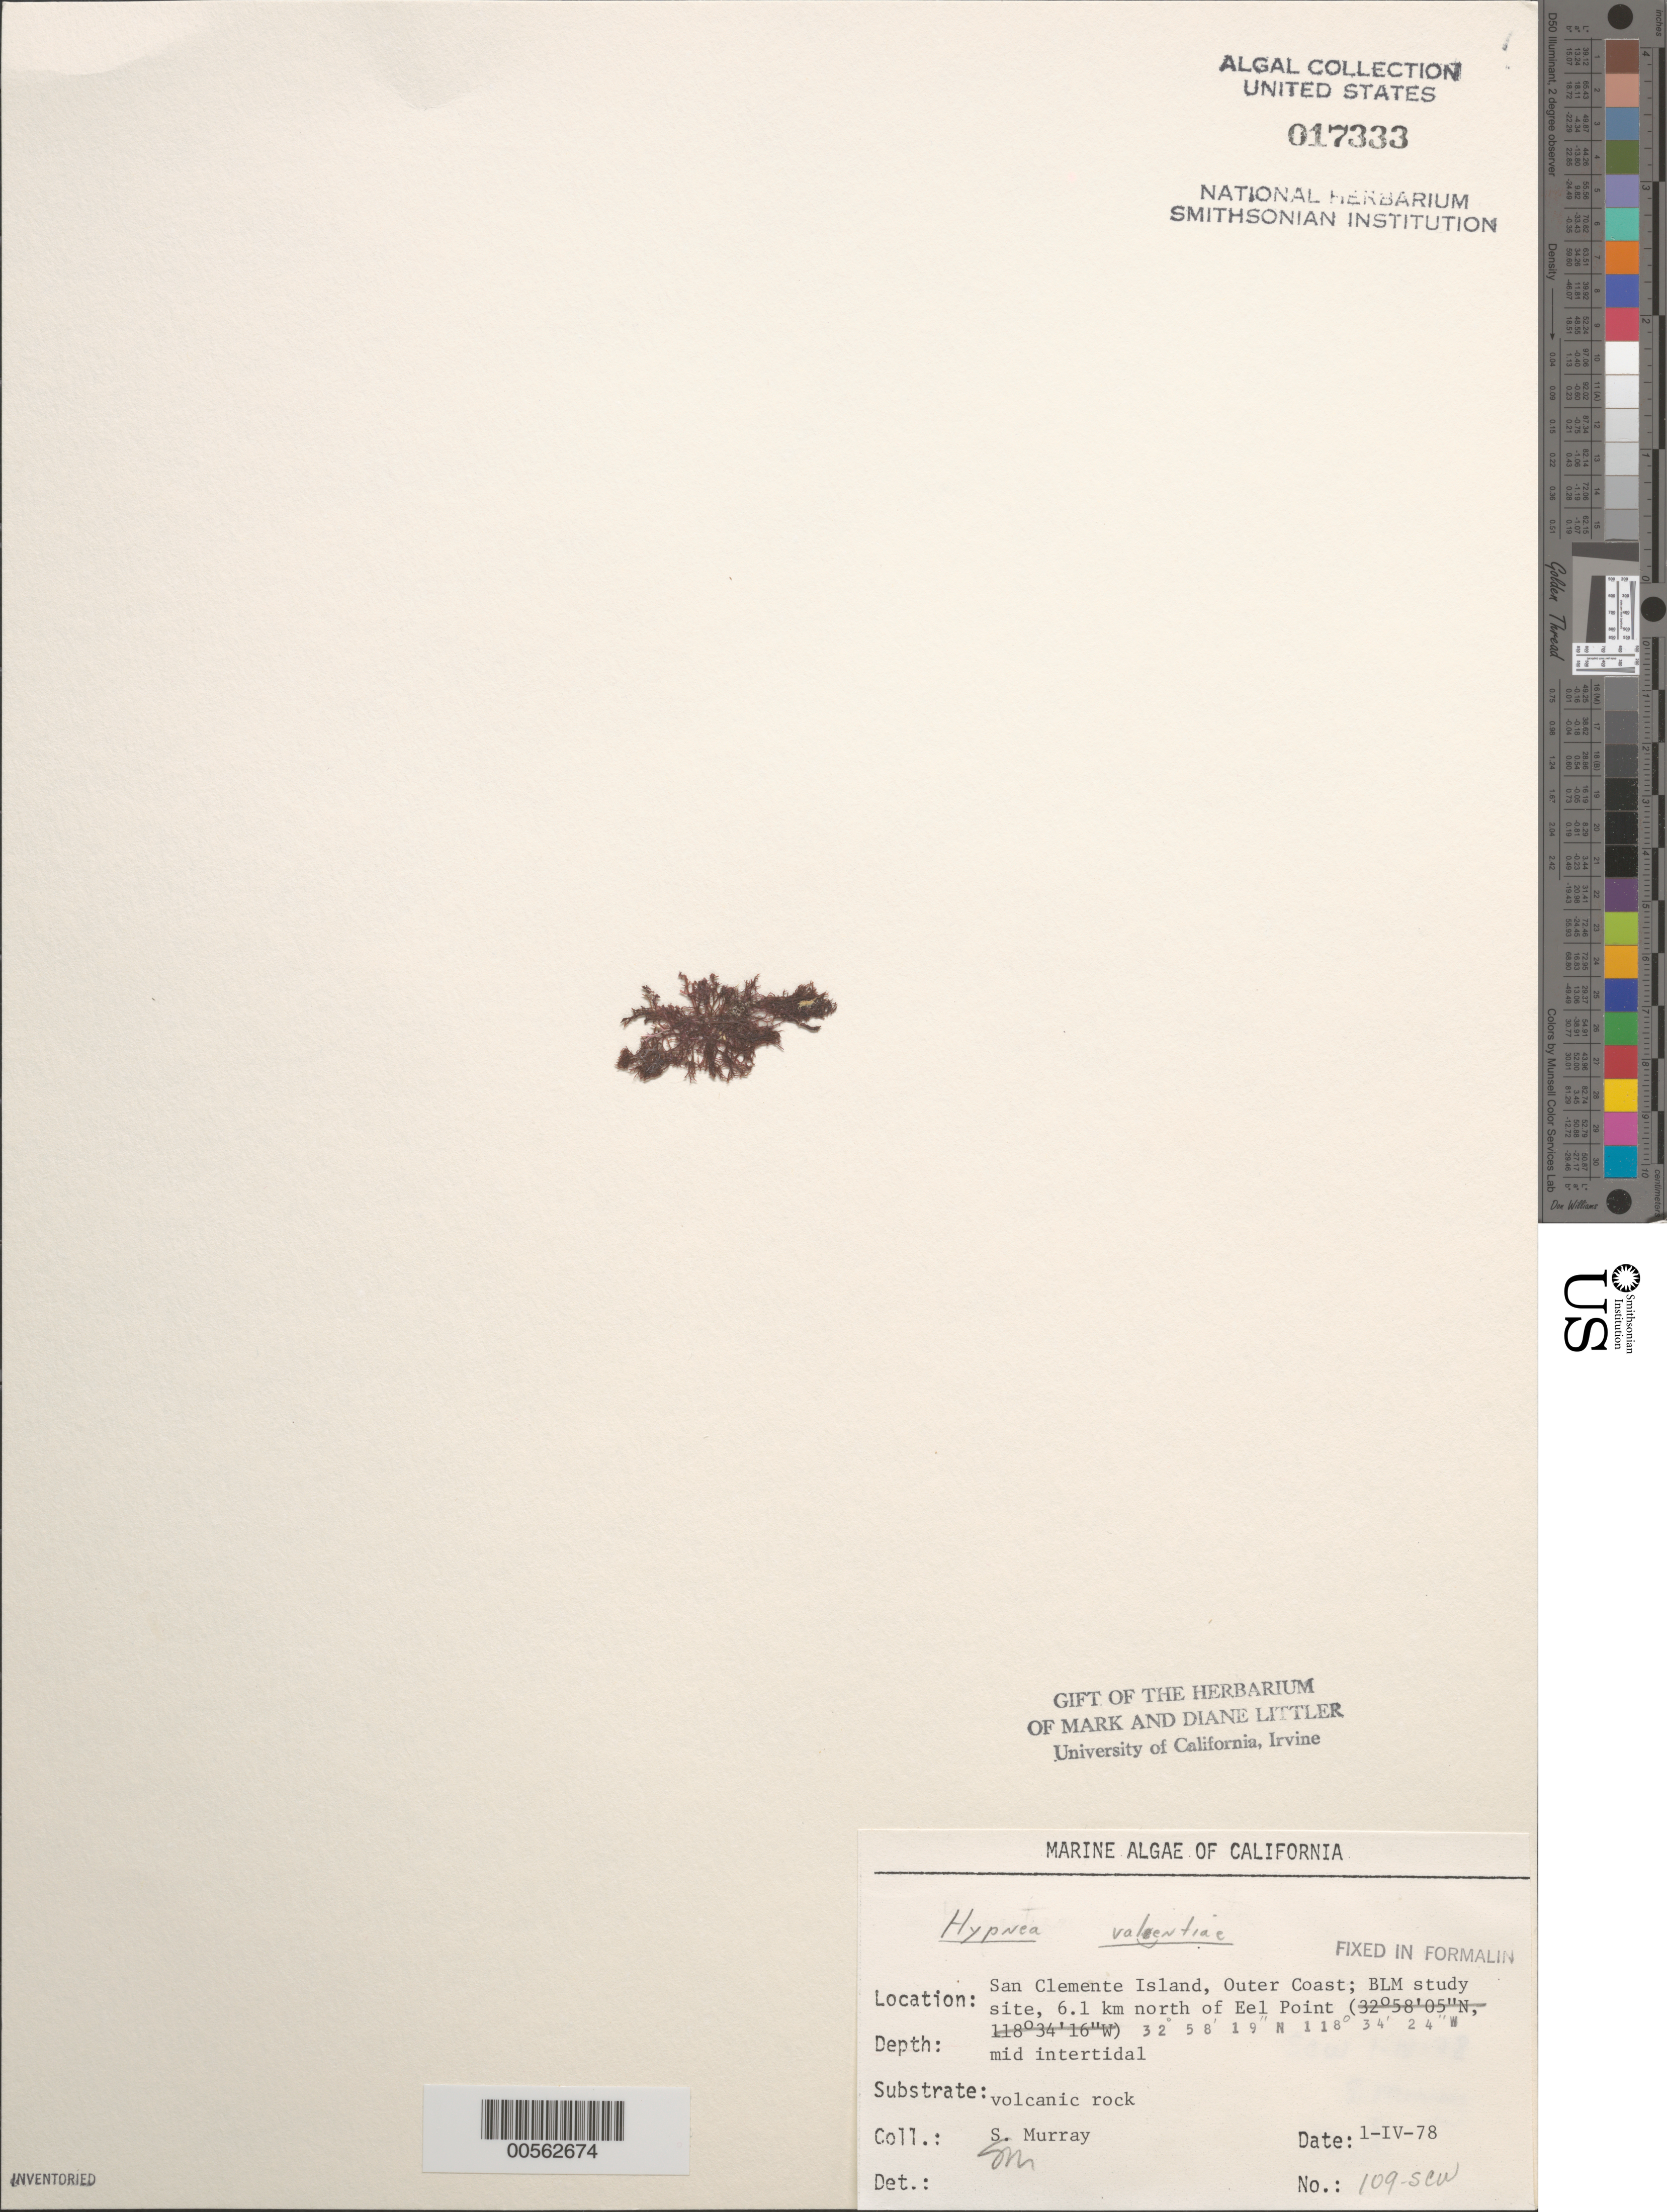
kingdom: Plantae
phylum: Rhodophyta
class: Florideophyceae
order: Gigartinales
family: Cystocloniaceae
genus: Hypnea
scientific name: Hypnea valentiae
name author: (Turner) Mont.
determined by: Murray, S. N.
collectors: S. N. Murray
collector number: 109-SCW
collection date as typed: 01 Apr 1978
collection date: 1978-04-01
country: United States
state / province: California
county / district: Los Angeles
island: San Clemente Island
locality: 6.1 km north of Eel Point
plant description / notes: BLM-SOCALBIGHT Rocky Intertidal Survey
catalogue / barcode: US 17333